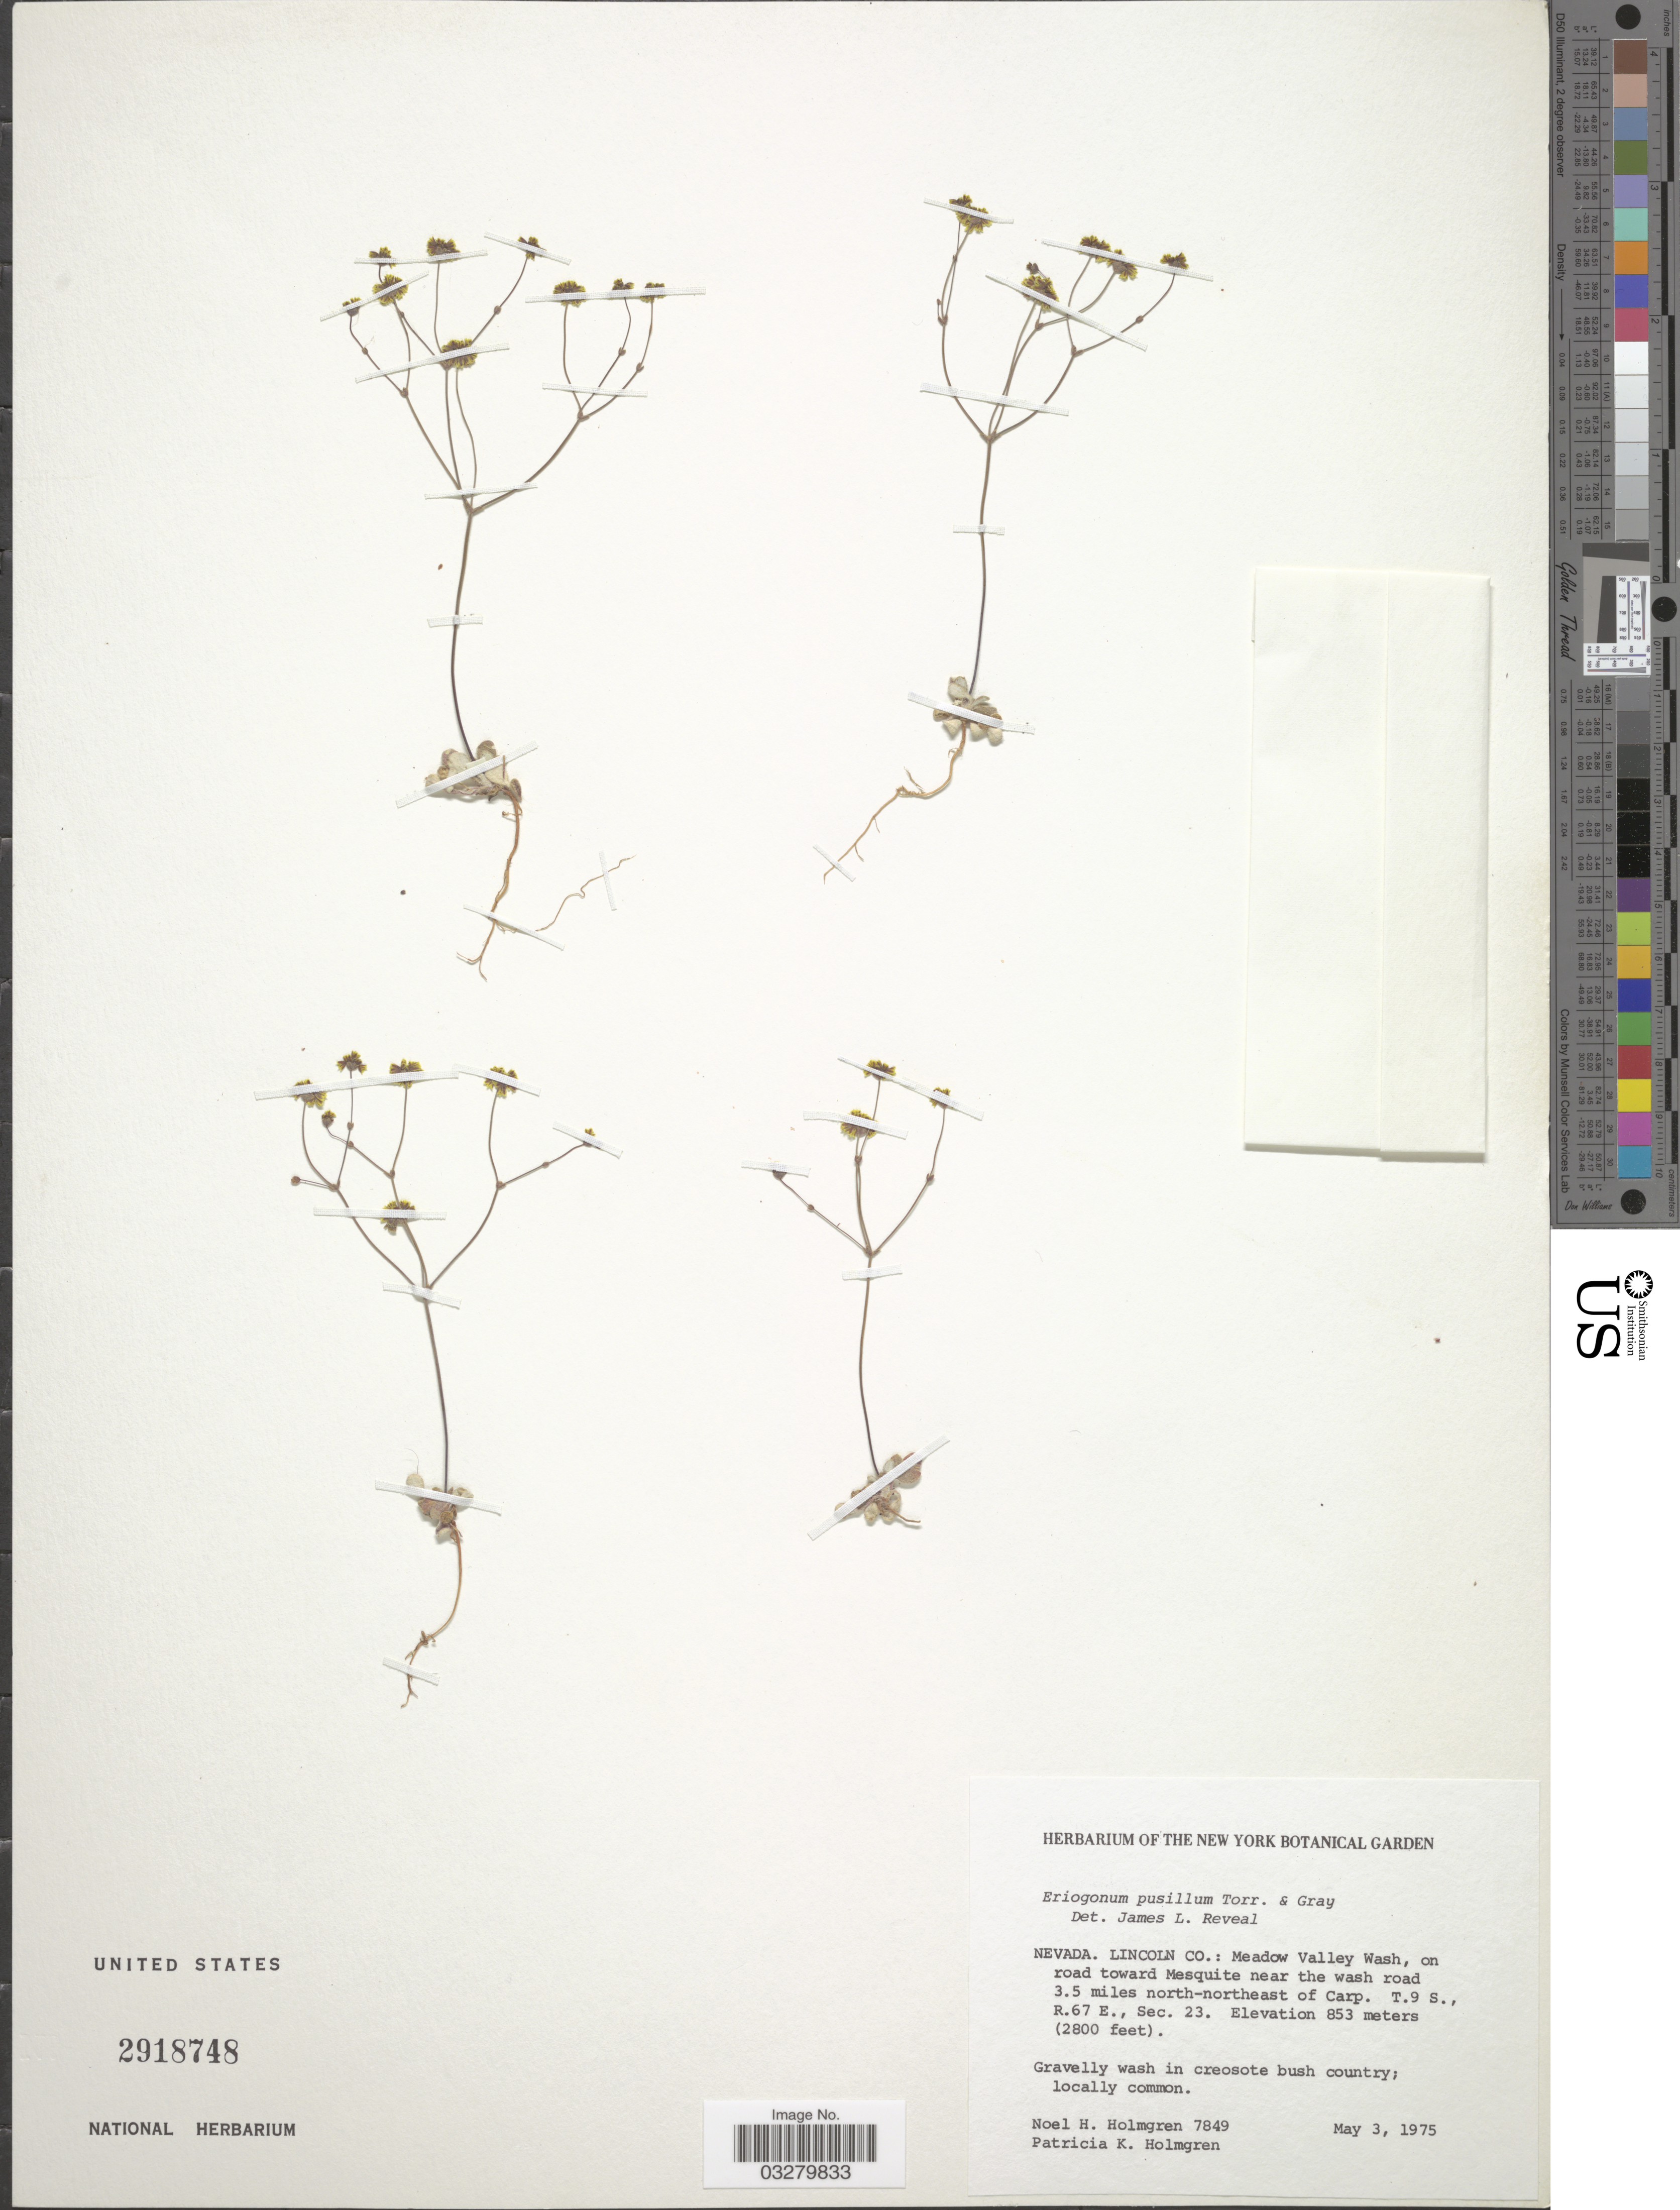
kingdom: Plantae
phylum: Tracheophyta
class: Magnoliopsida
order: Caryophyllales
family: Polygonaceae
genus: Eriogonum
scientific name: Eriogonum pusillum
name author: Torr. & A. Gray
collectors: N. H. Holmgren & P. K. Holmgren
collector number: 7849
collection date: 1975-05-03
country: United States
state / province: Nevada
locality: Lincoln Co.: Meadow Valley Wash, on road toward Mesquite near the wash road 3.5 miles north-northeast of Carp. T.9 S., R.67 E., Sec. 23.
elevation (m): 853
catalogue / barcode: US 2918748